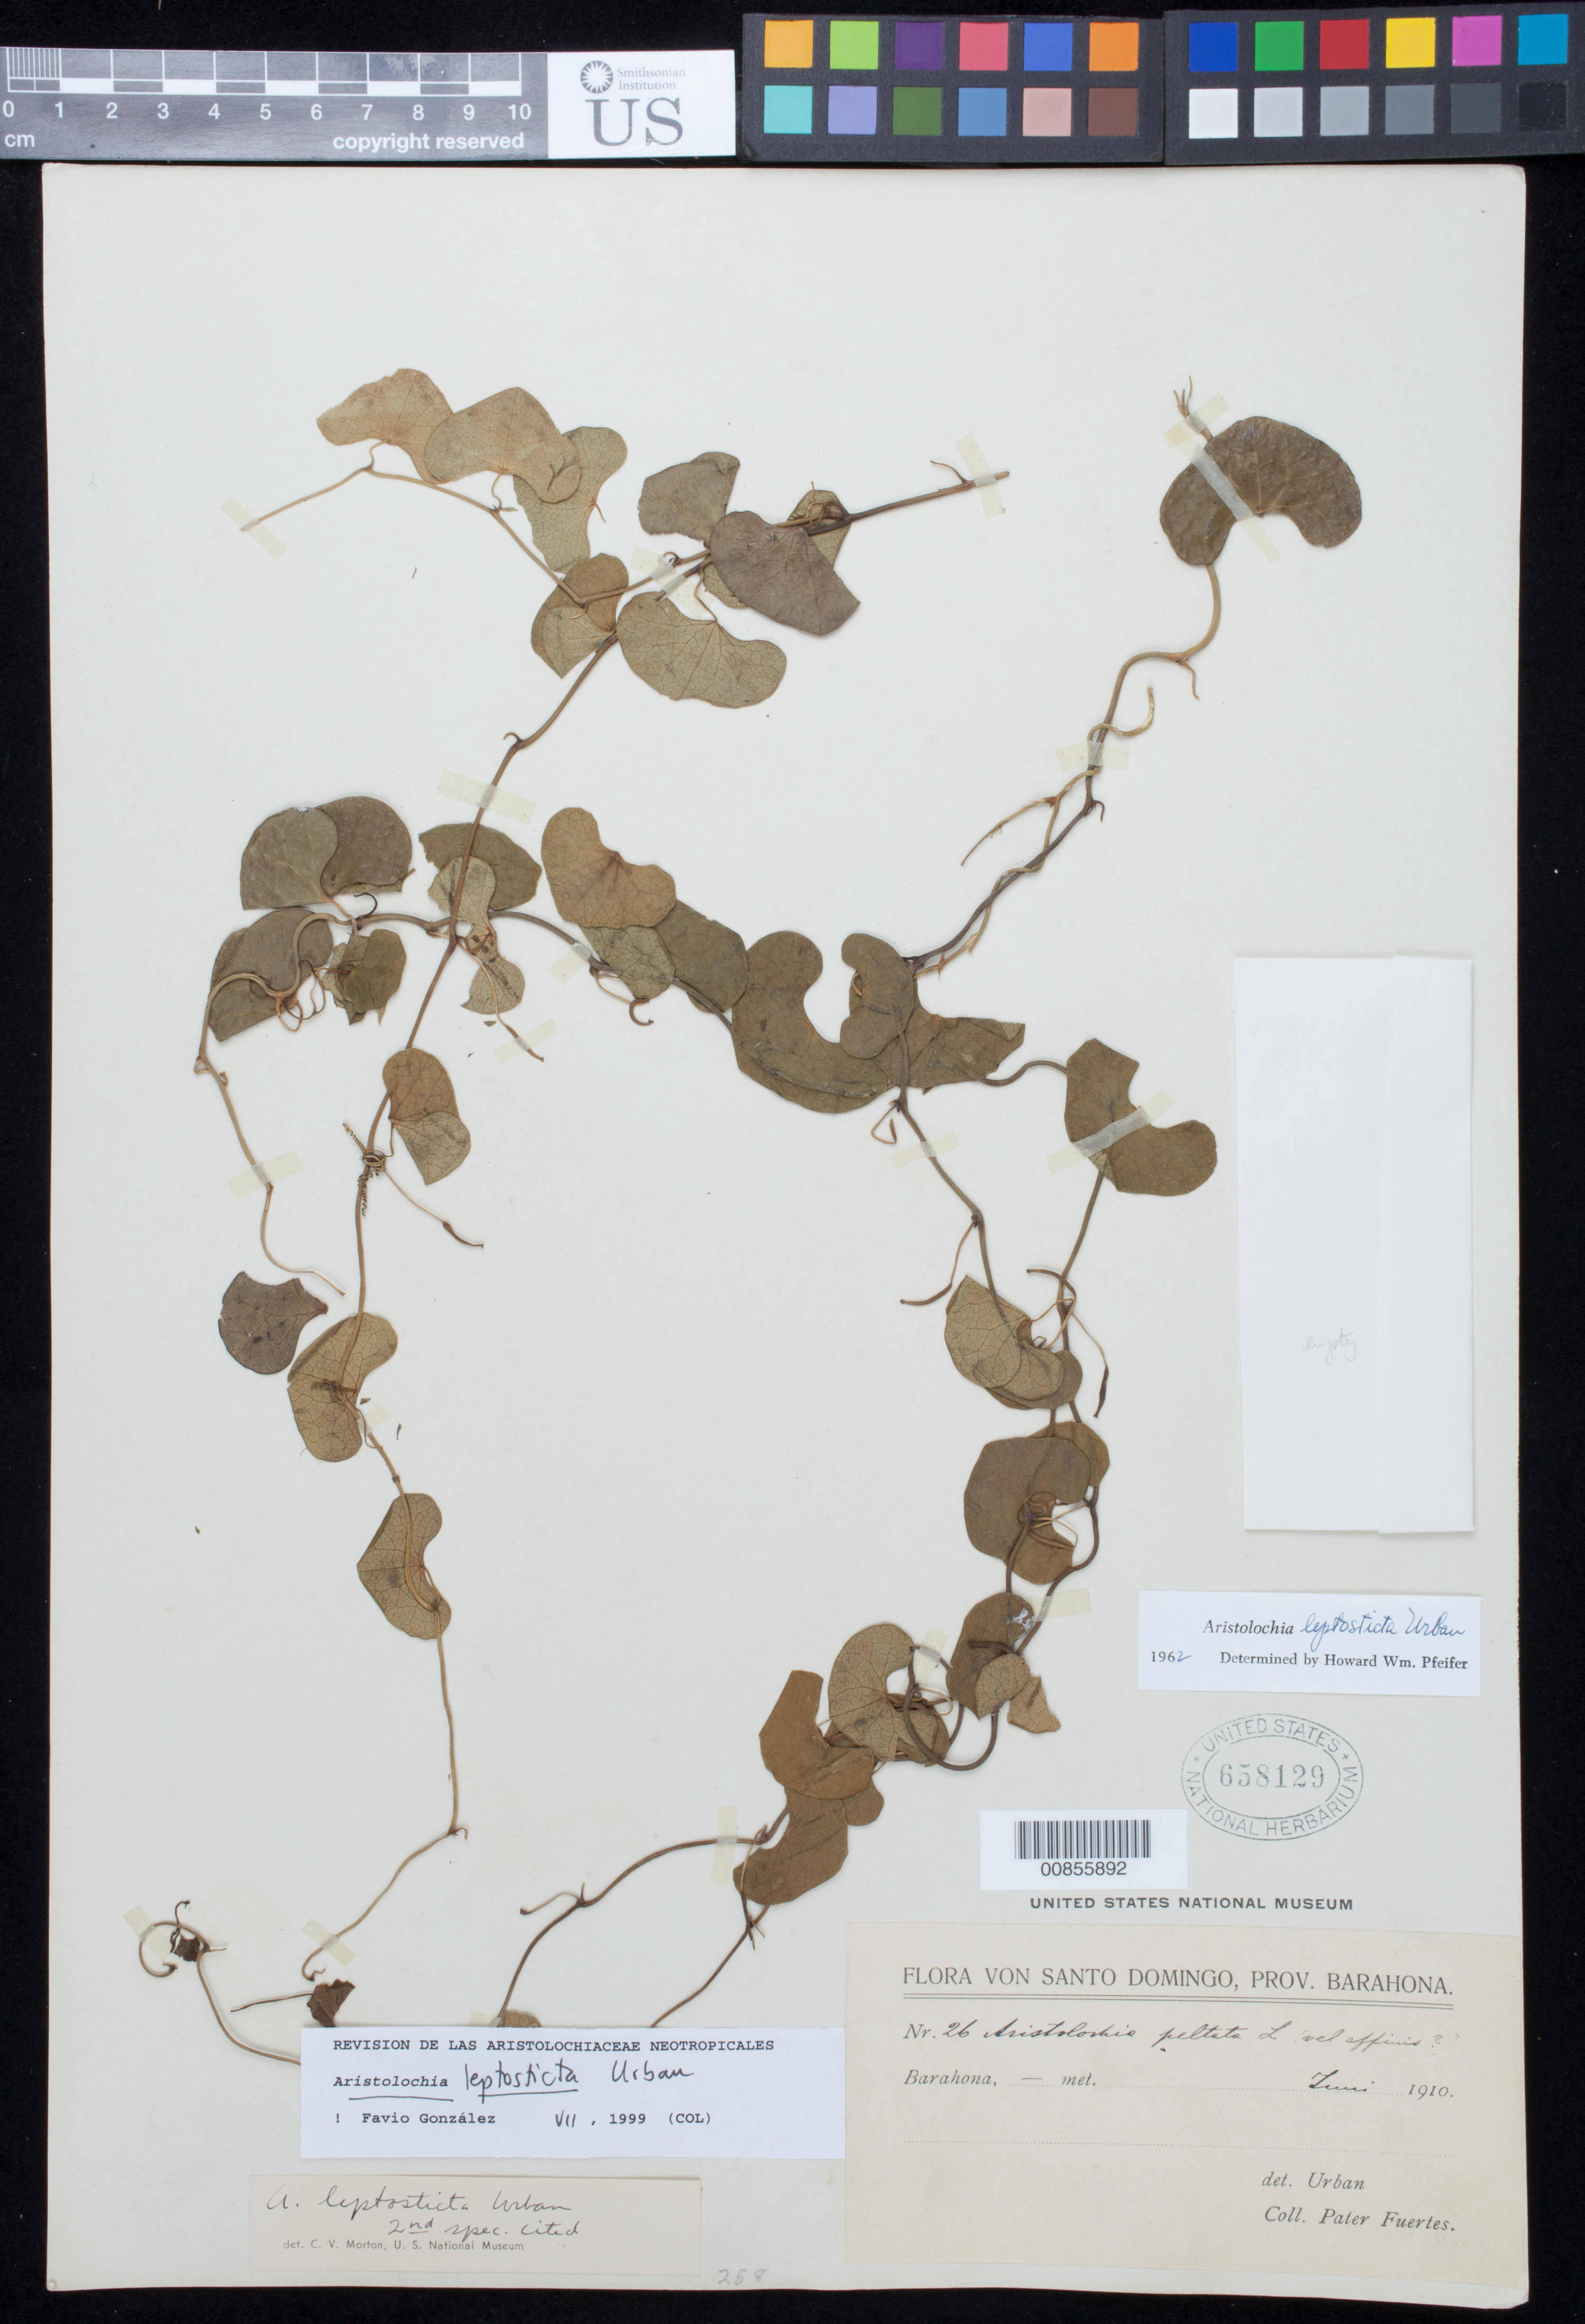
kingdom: Plantae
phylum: Tracheophyta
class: Magnoliopsida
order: Piperales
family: Aristolochiaceae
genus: Aristolochia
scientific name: Aristolochia leptosticta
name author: Urb.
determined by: González, F., (COL), Universidad Nacional de Colombia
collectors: M. D. Fuertes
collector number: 26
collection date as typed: Jun 1910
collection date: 1910-06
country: Dominican Republic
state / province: Barahona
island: Hispaniola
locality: Barahona.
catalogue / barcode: US 658129